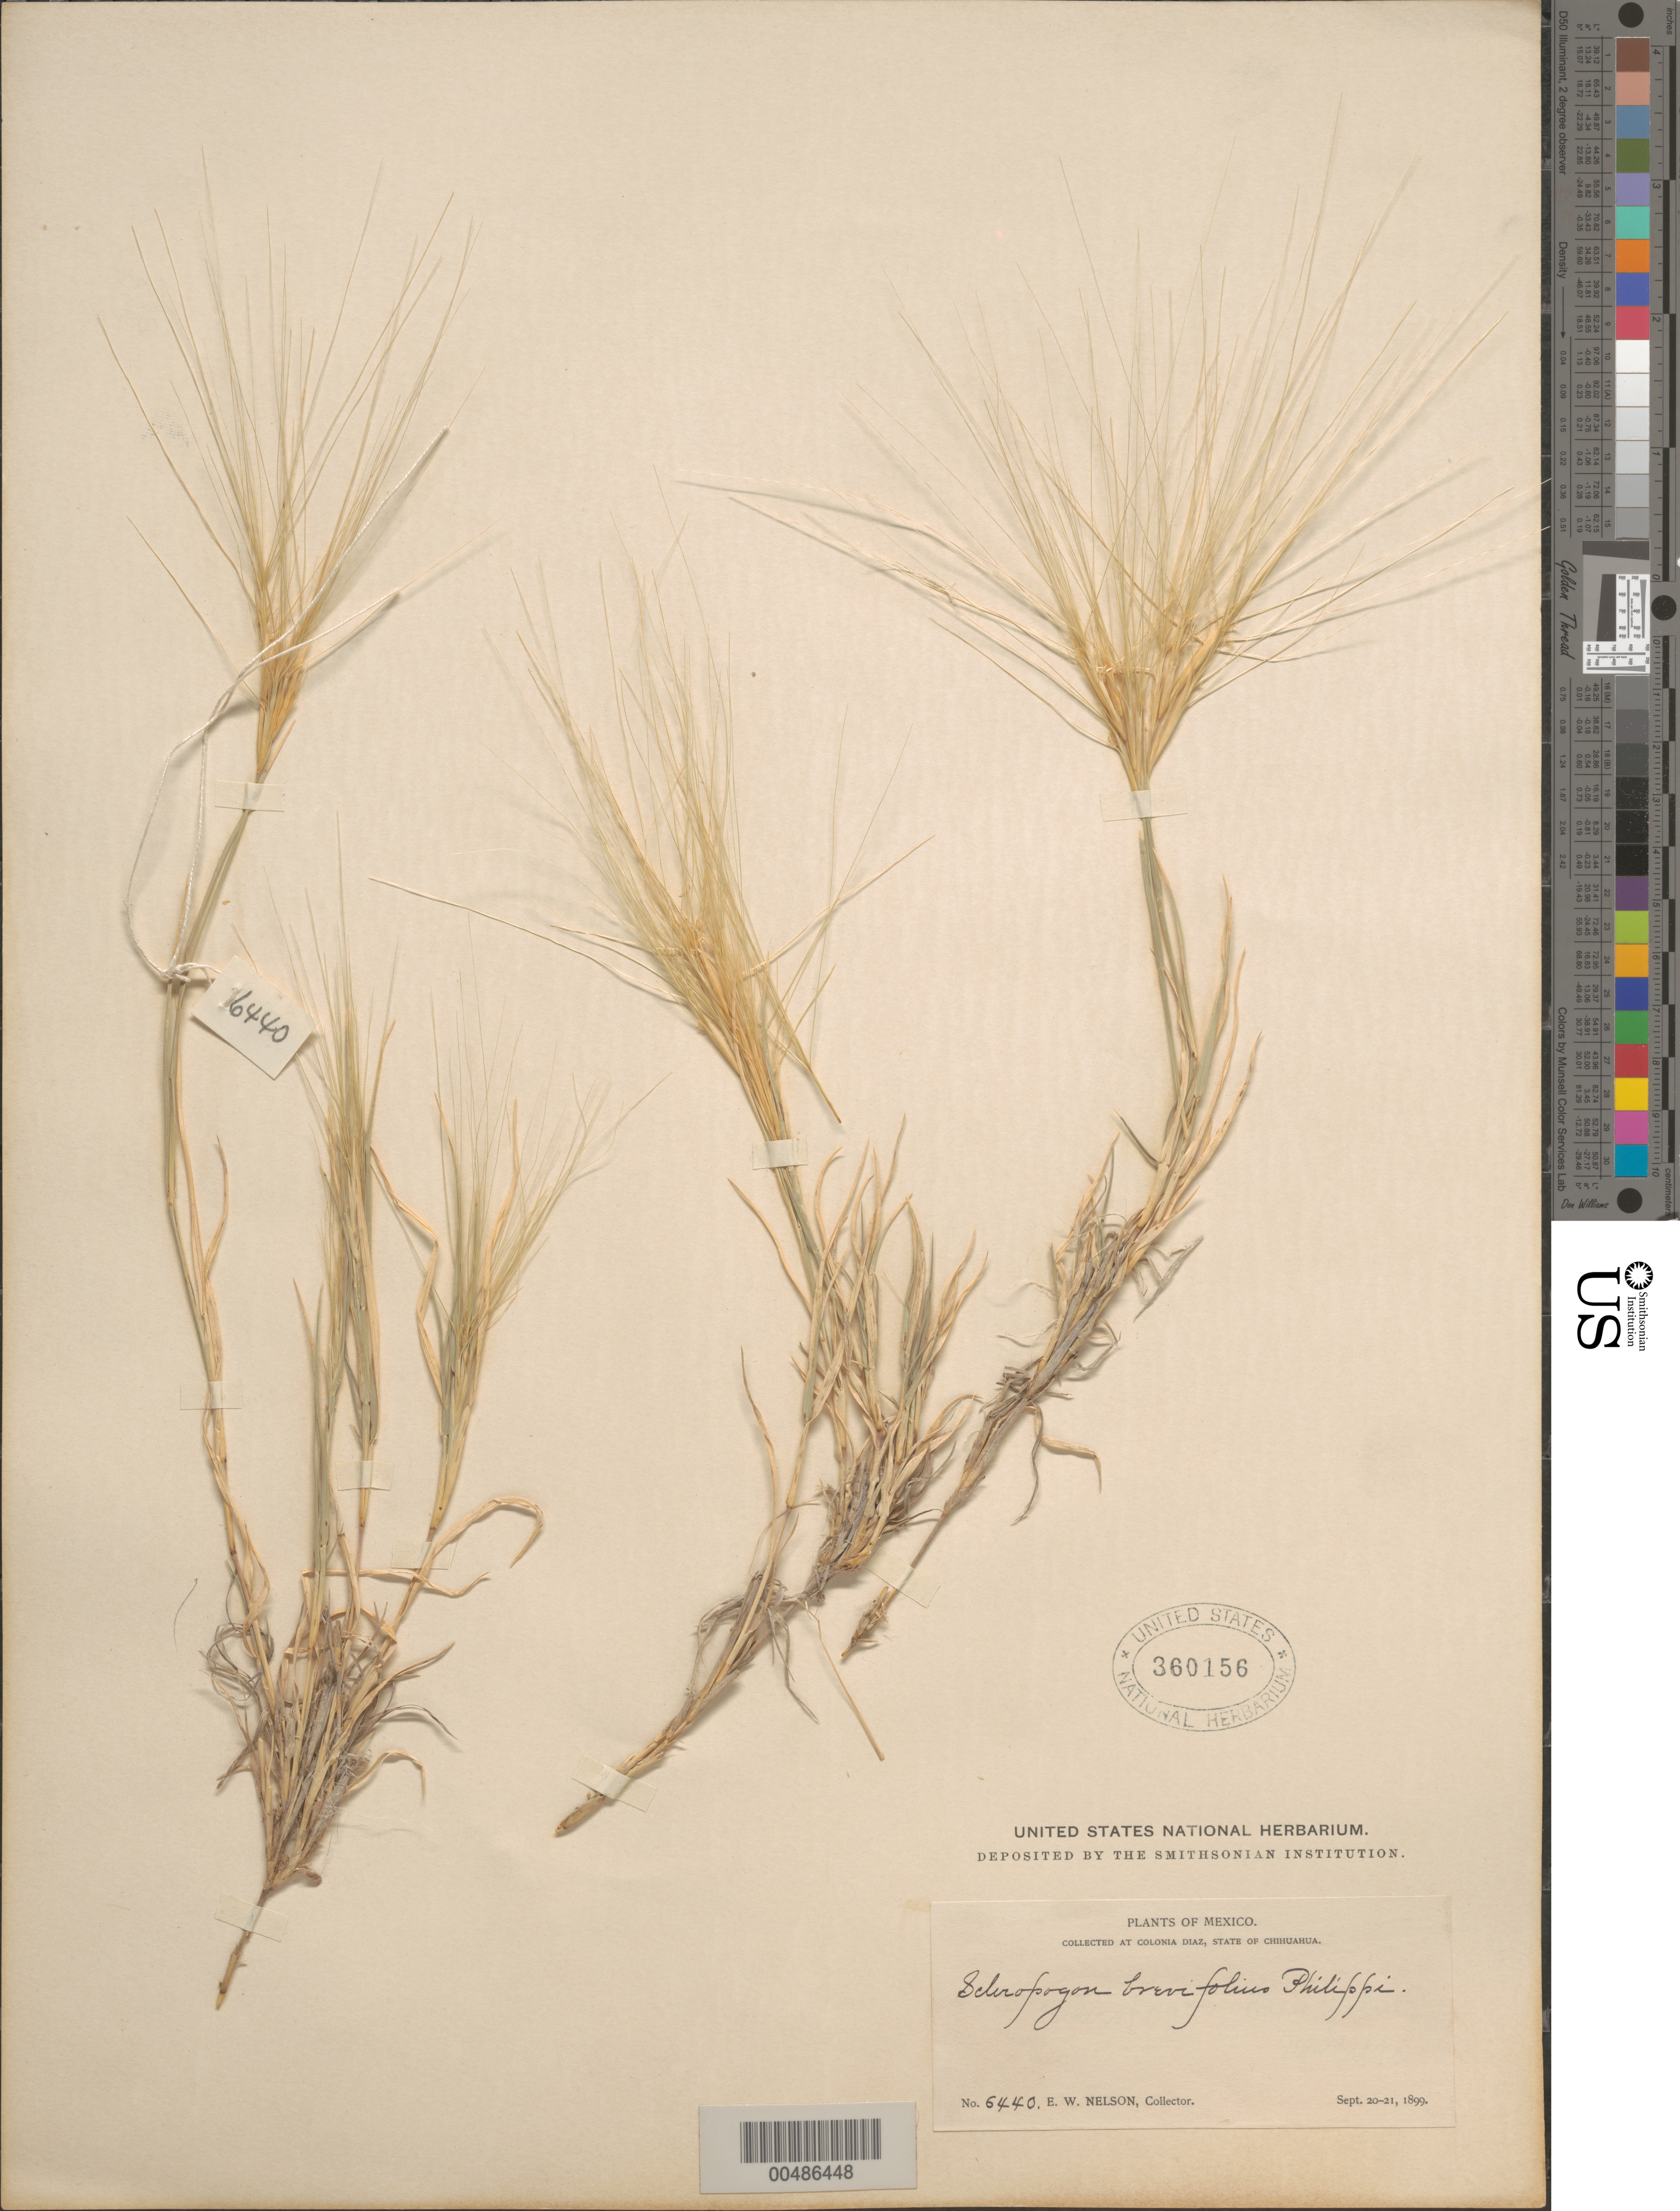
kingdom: Plantae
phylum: Tracheophyta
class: Liliopsida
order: Poales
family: Poaceae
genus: Scleropogon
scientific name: Scleropogon brevifolius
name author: Phil.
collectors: E. W. Nelson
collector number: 6440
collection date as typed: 20 Sep 1899 to 21 Sep 1899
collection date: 1899-09-20/1899-09-21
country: Mexico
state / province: Chihuahua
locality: Colonia Diaz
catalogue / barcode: US 360156